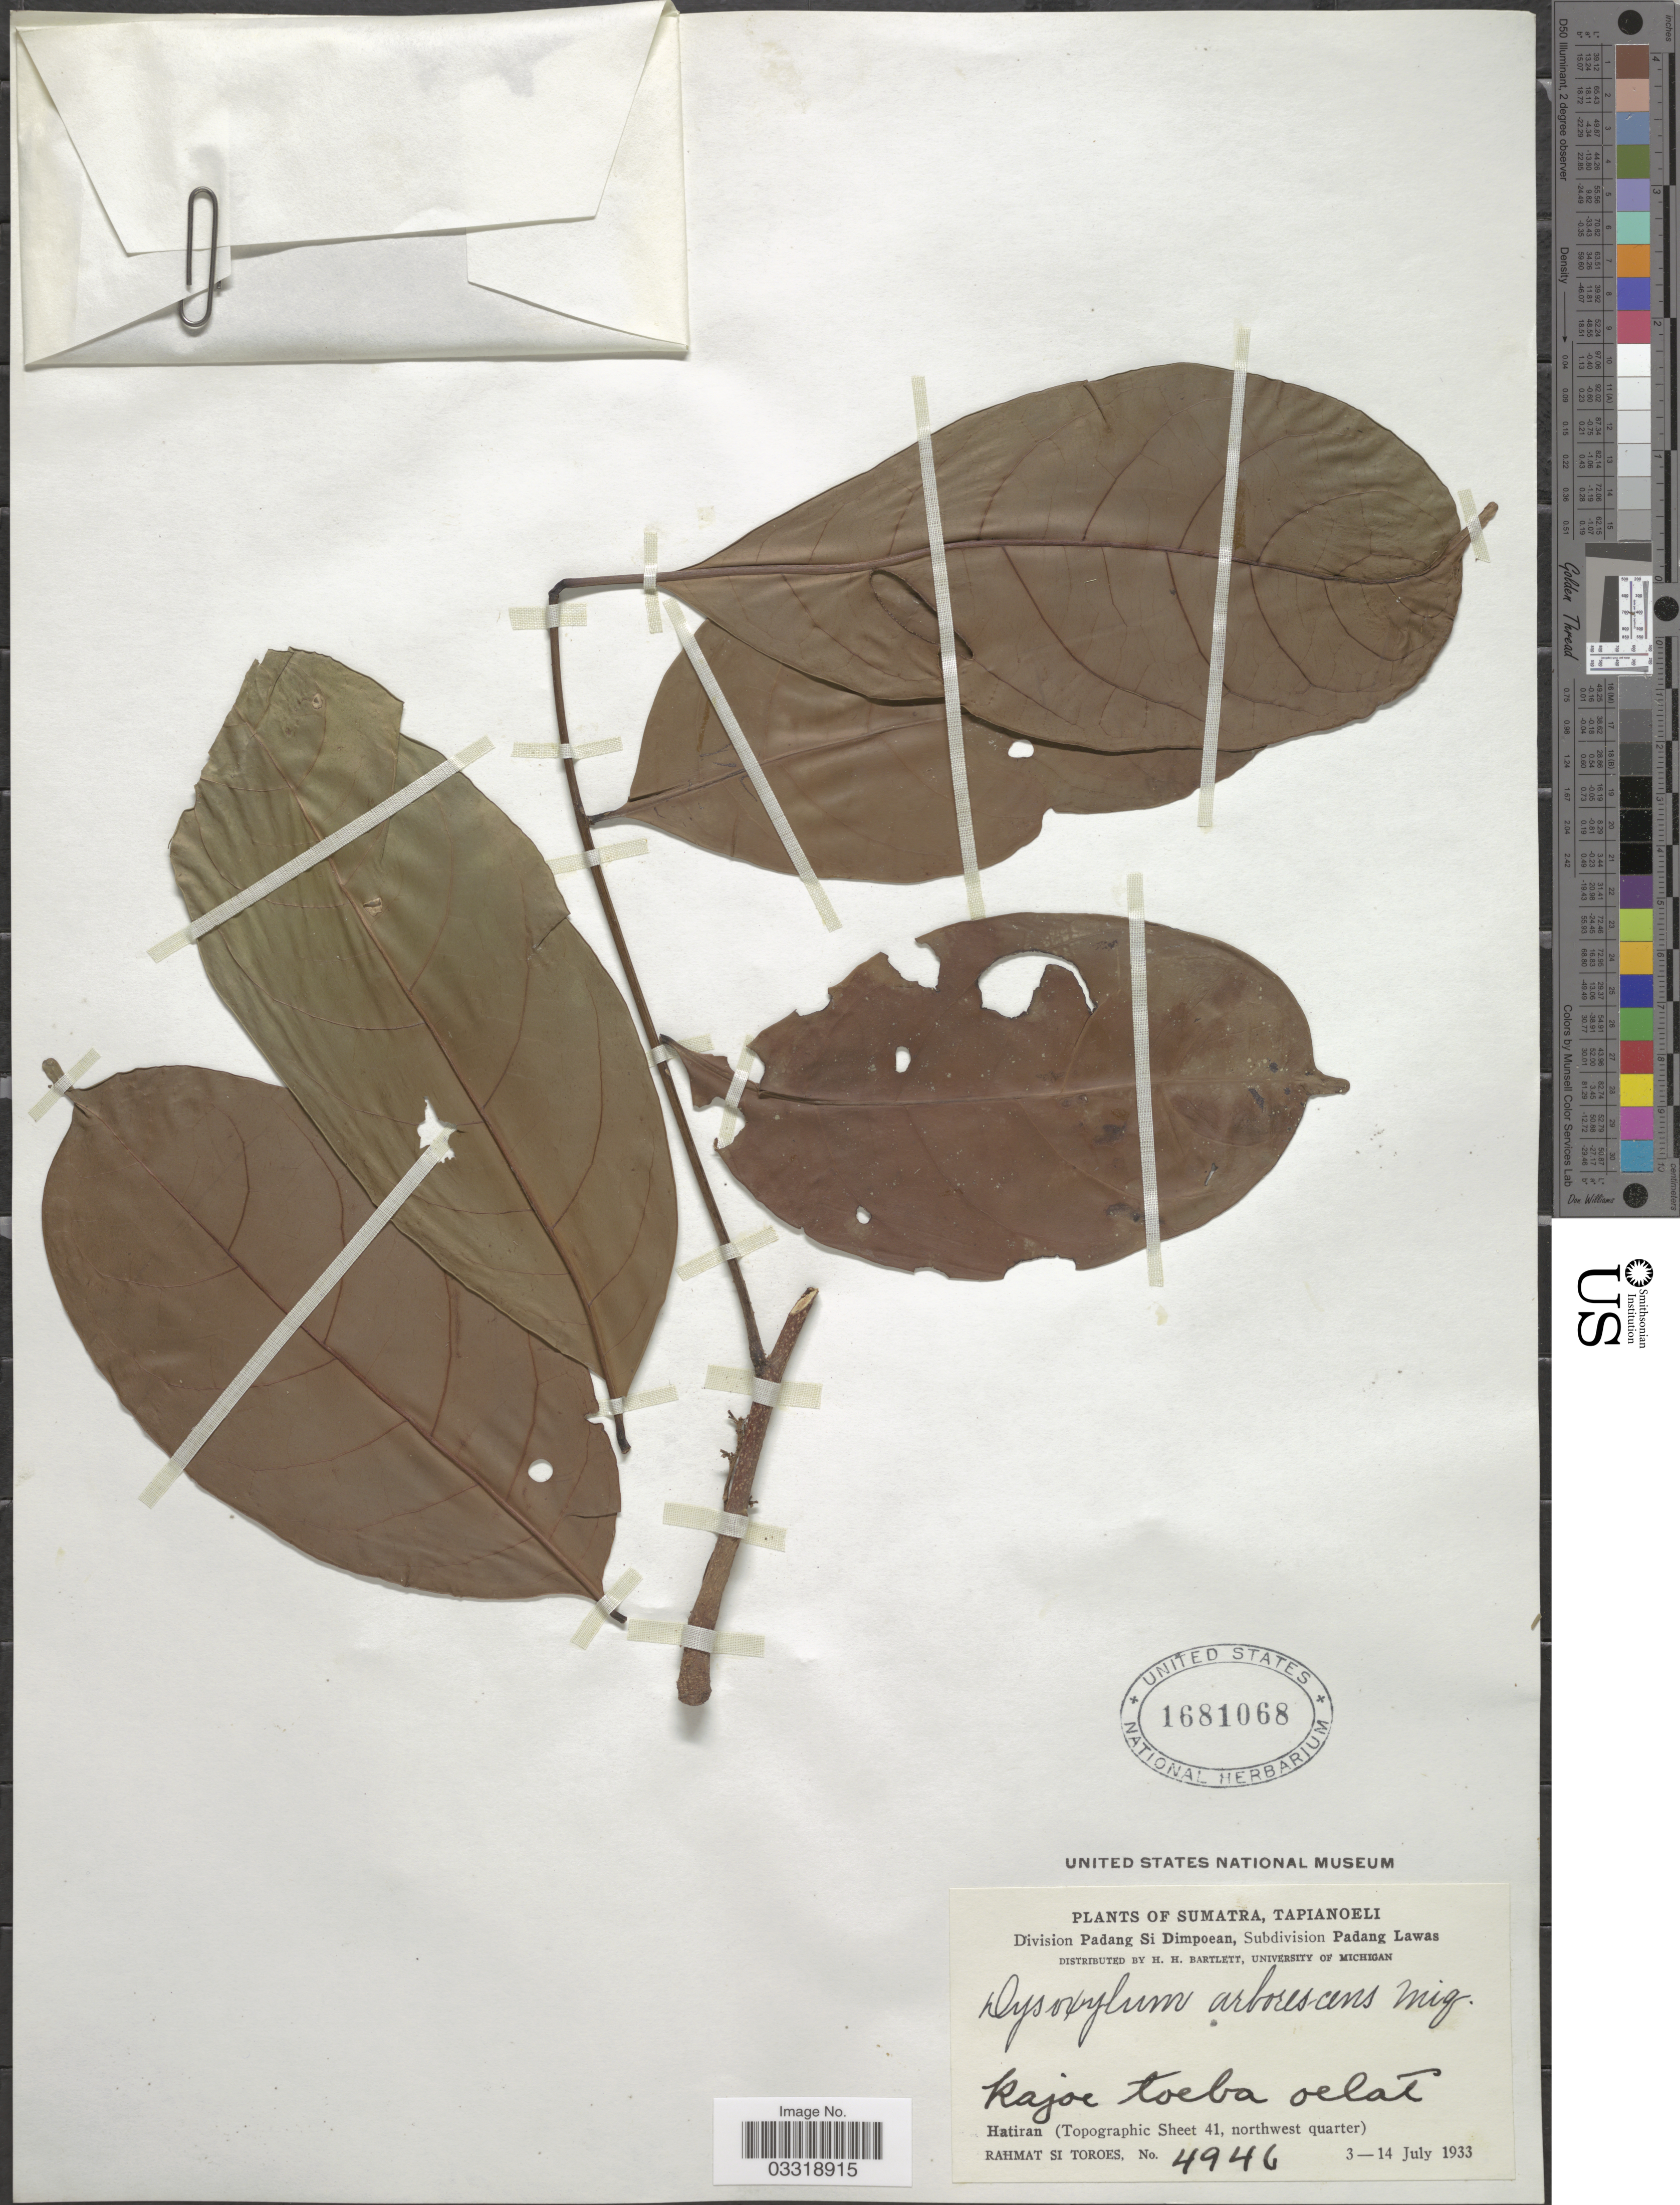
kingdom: Plantae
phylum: Tracheophyta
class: Magnoliopsida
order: Sapindales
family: Meliaceae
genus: Goniocheton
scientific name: Goniocheton arborescens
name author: Blume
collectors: Rahmat Si Boeea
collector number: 4946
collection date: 1933-07-03/1933-07-14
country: Indonesia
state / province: Sumatra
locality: Tapianoeli. Division Padang Si Dimpoean, Subdivision Padang Lawas. Hatiran (Topographic Sheet 41, northwest quarter).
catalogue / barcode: US 1681068